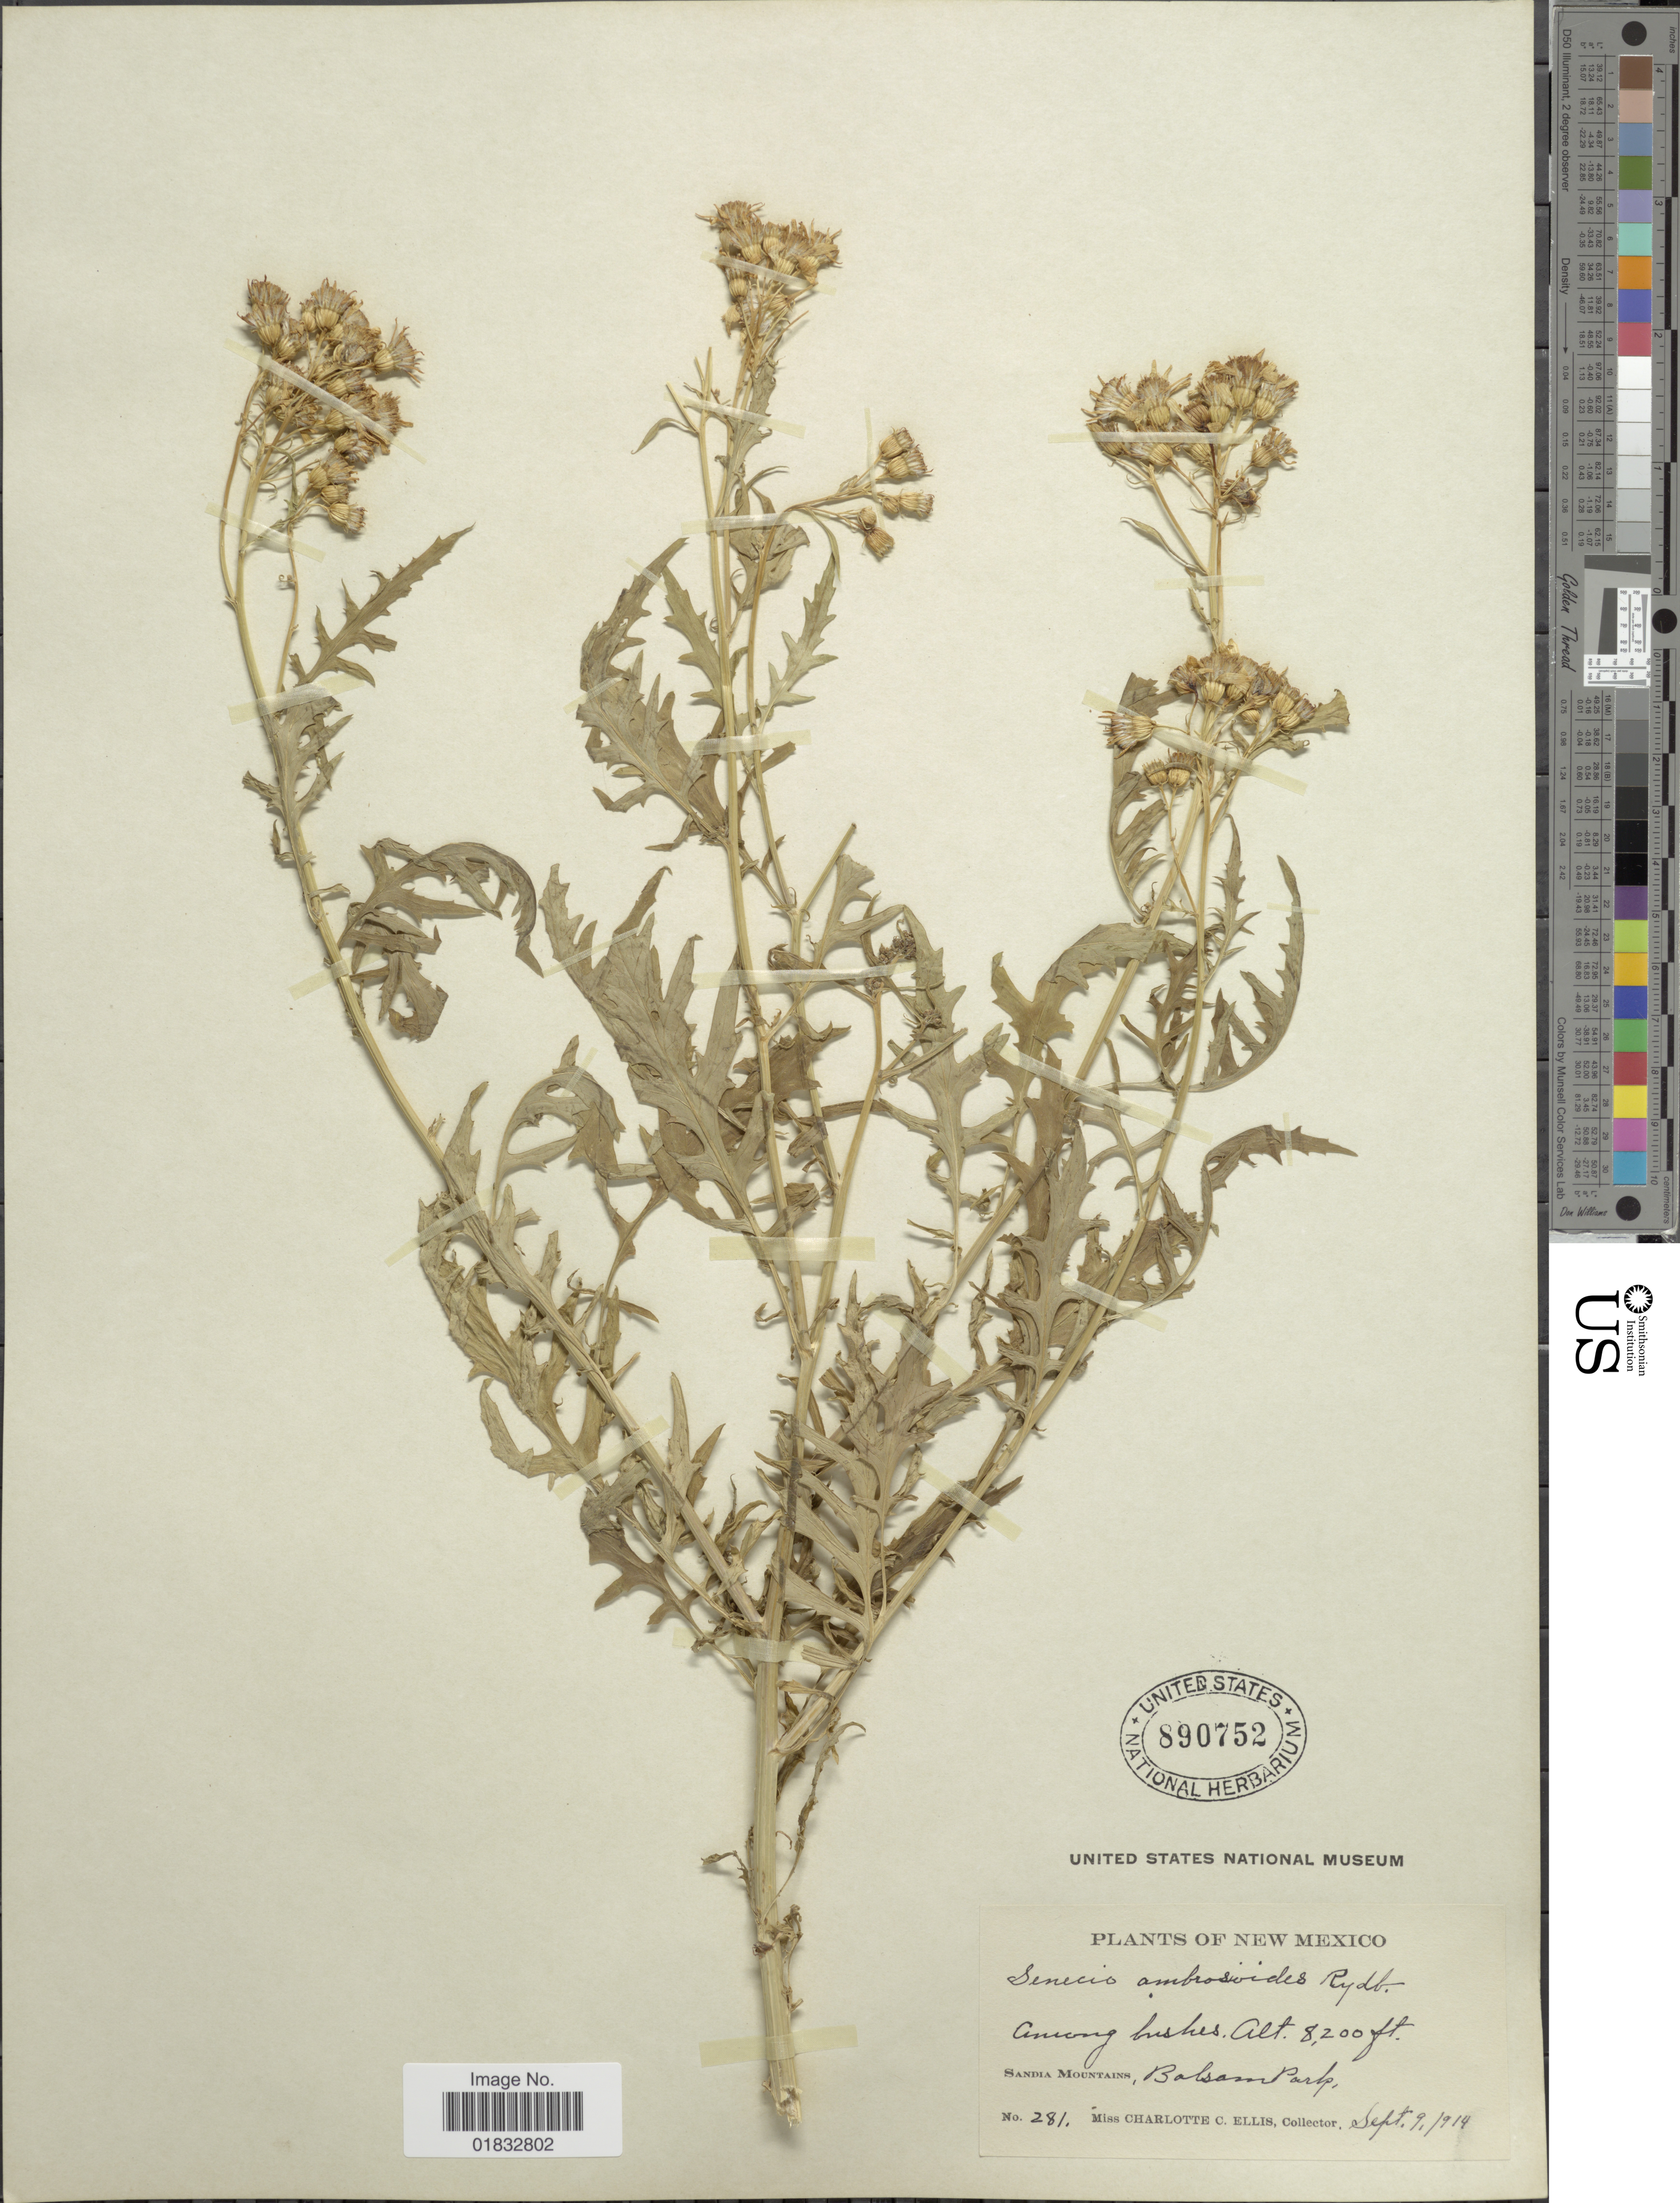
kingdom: Plantae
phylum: Tracheophyta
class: Magnoliopsida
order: Asterales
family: Asteraceae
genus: Senecio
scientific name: Senecio eremophilus var. kingii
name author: (Rydb.) Greenm.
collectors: C. C. Ellis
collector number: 281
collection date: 1914-09-09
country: United States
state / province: New Mexico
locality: Among bushes, Sandia Mountains, Balsam Park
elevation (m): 2499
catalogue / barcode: US 890752